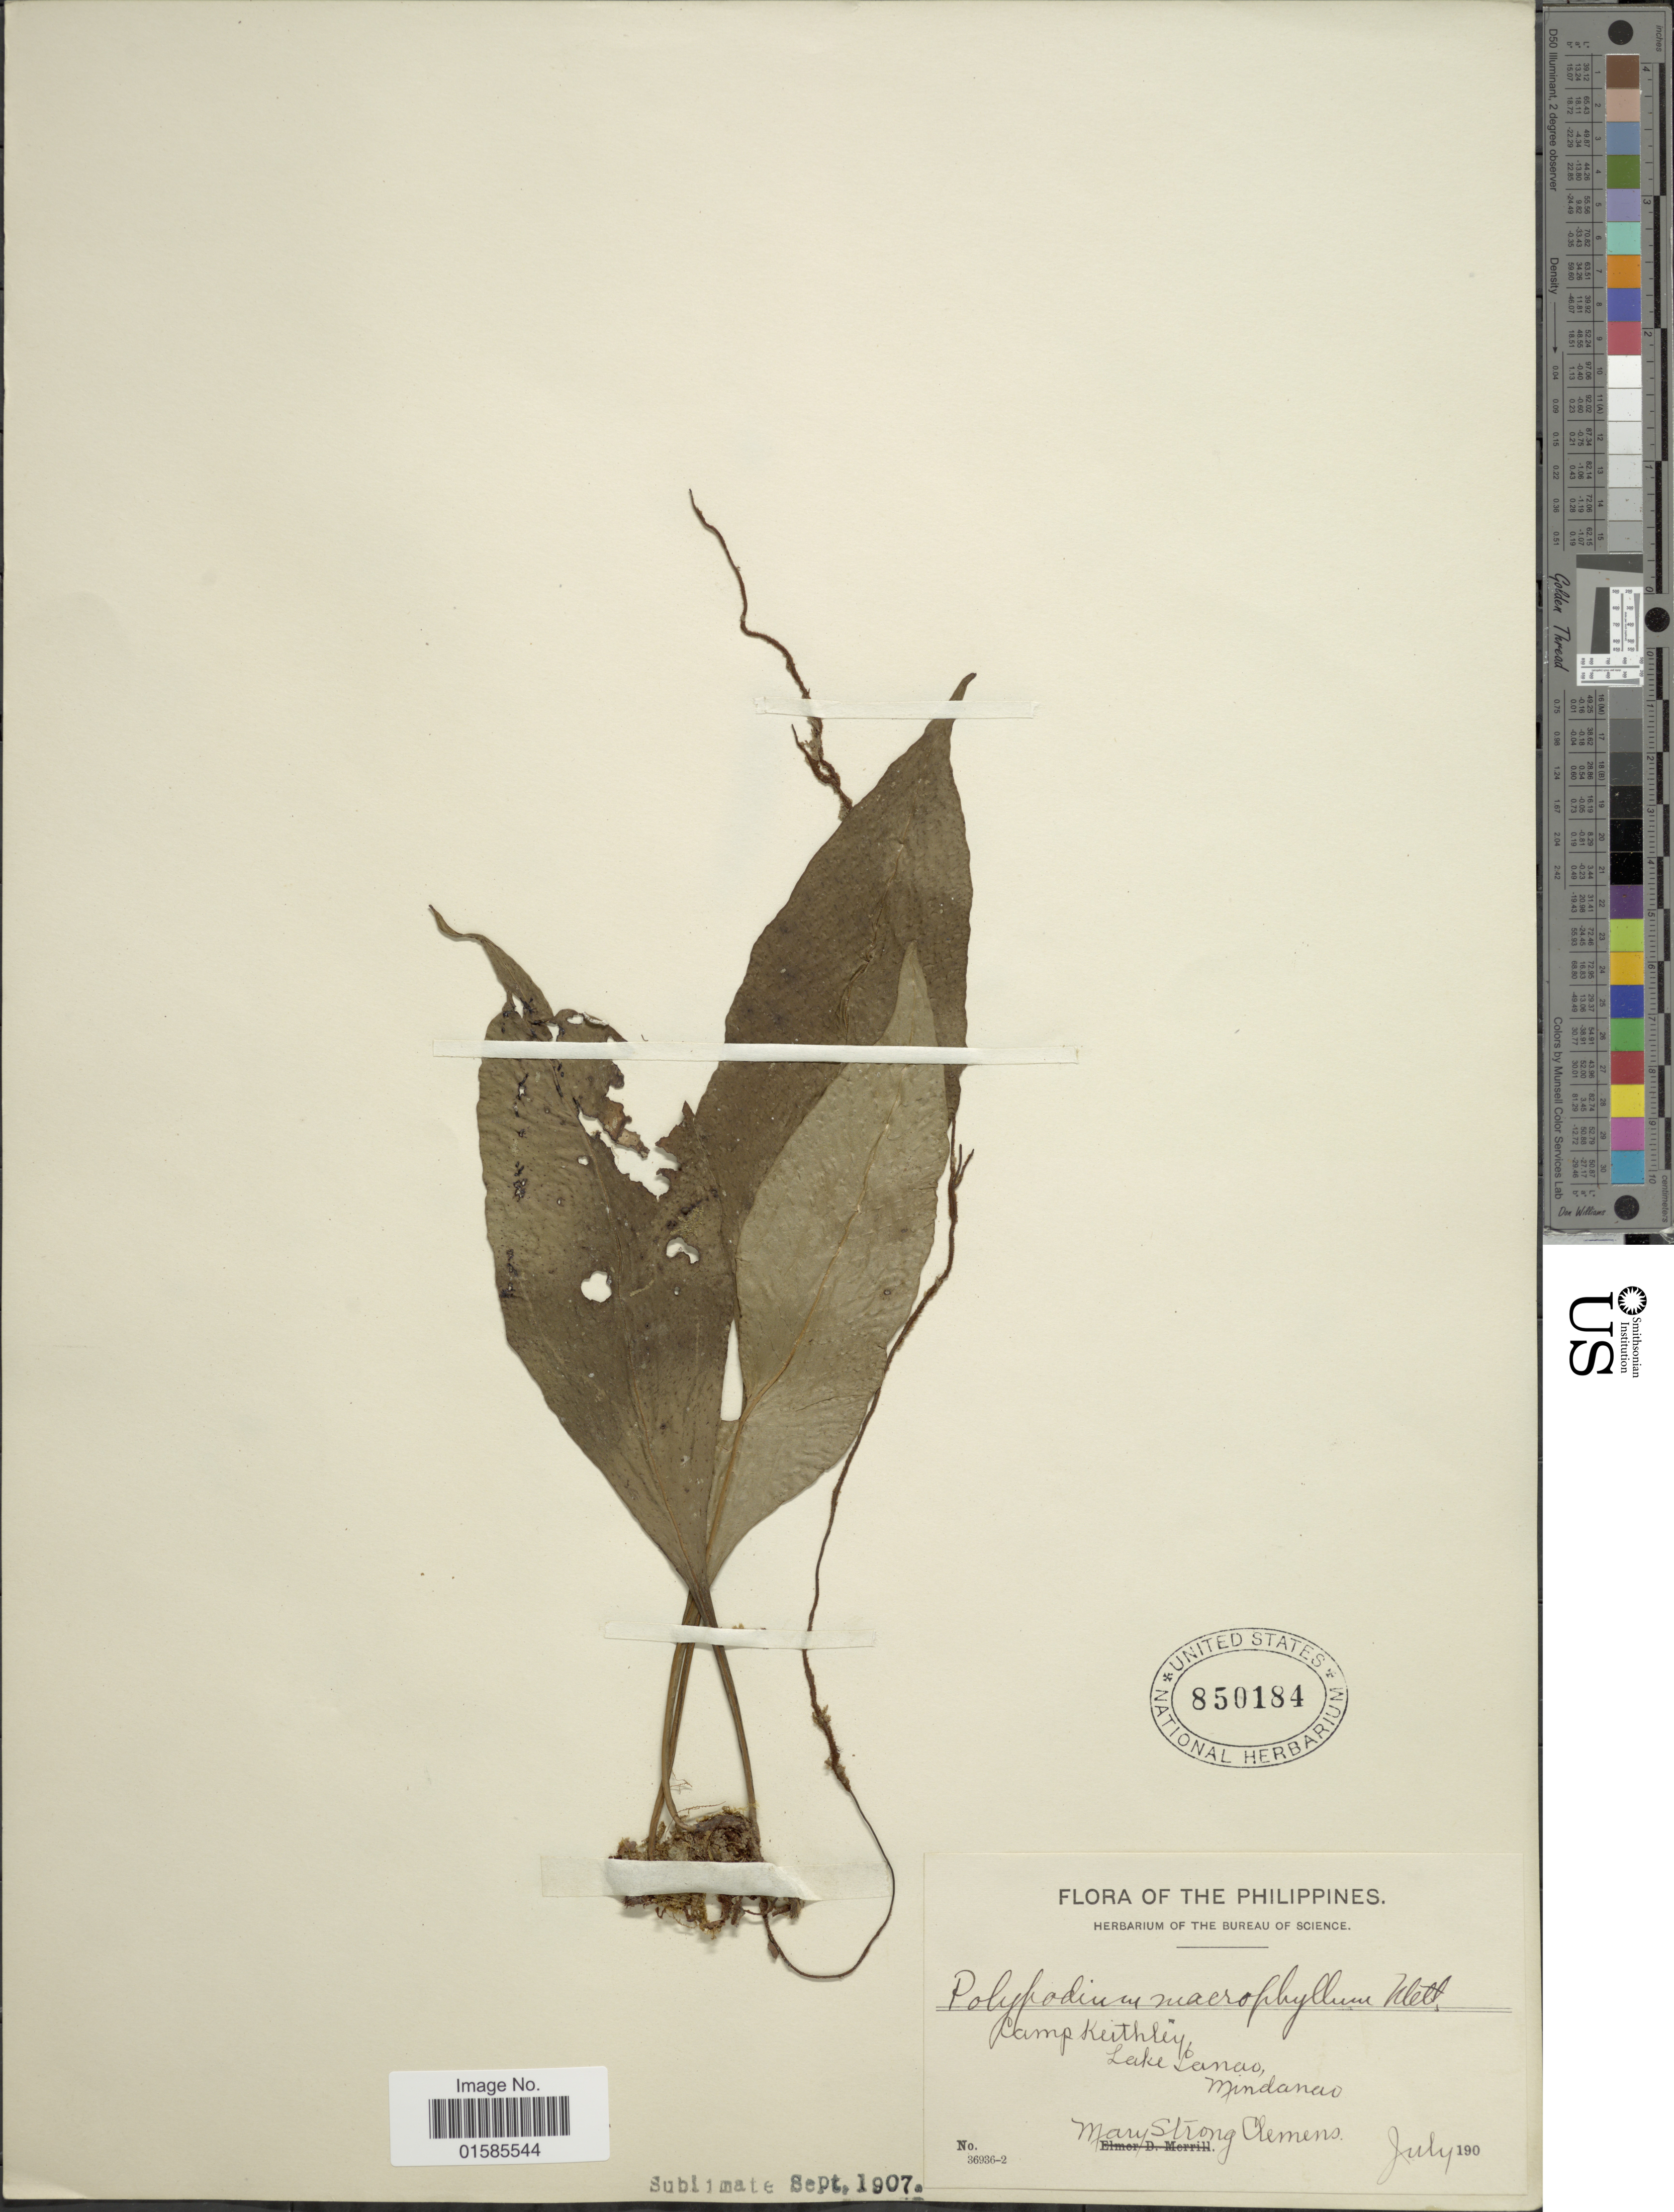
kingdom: Plantae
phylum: Tracheophyta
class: Polypodiopsida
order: Polypodiales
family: Polypodiaceae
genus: Leptochilus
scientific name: Leptochilus macrophyllus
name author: (Blume) Noot.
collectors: M. S. Clemens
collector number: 36936-2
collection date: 1907-07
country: Philippines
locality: The Philippines, Camp Keithley, Lake Lanao, Mindanao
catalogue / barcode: US 850184